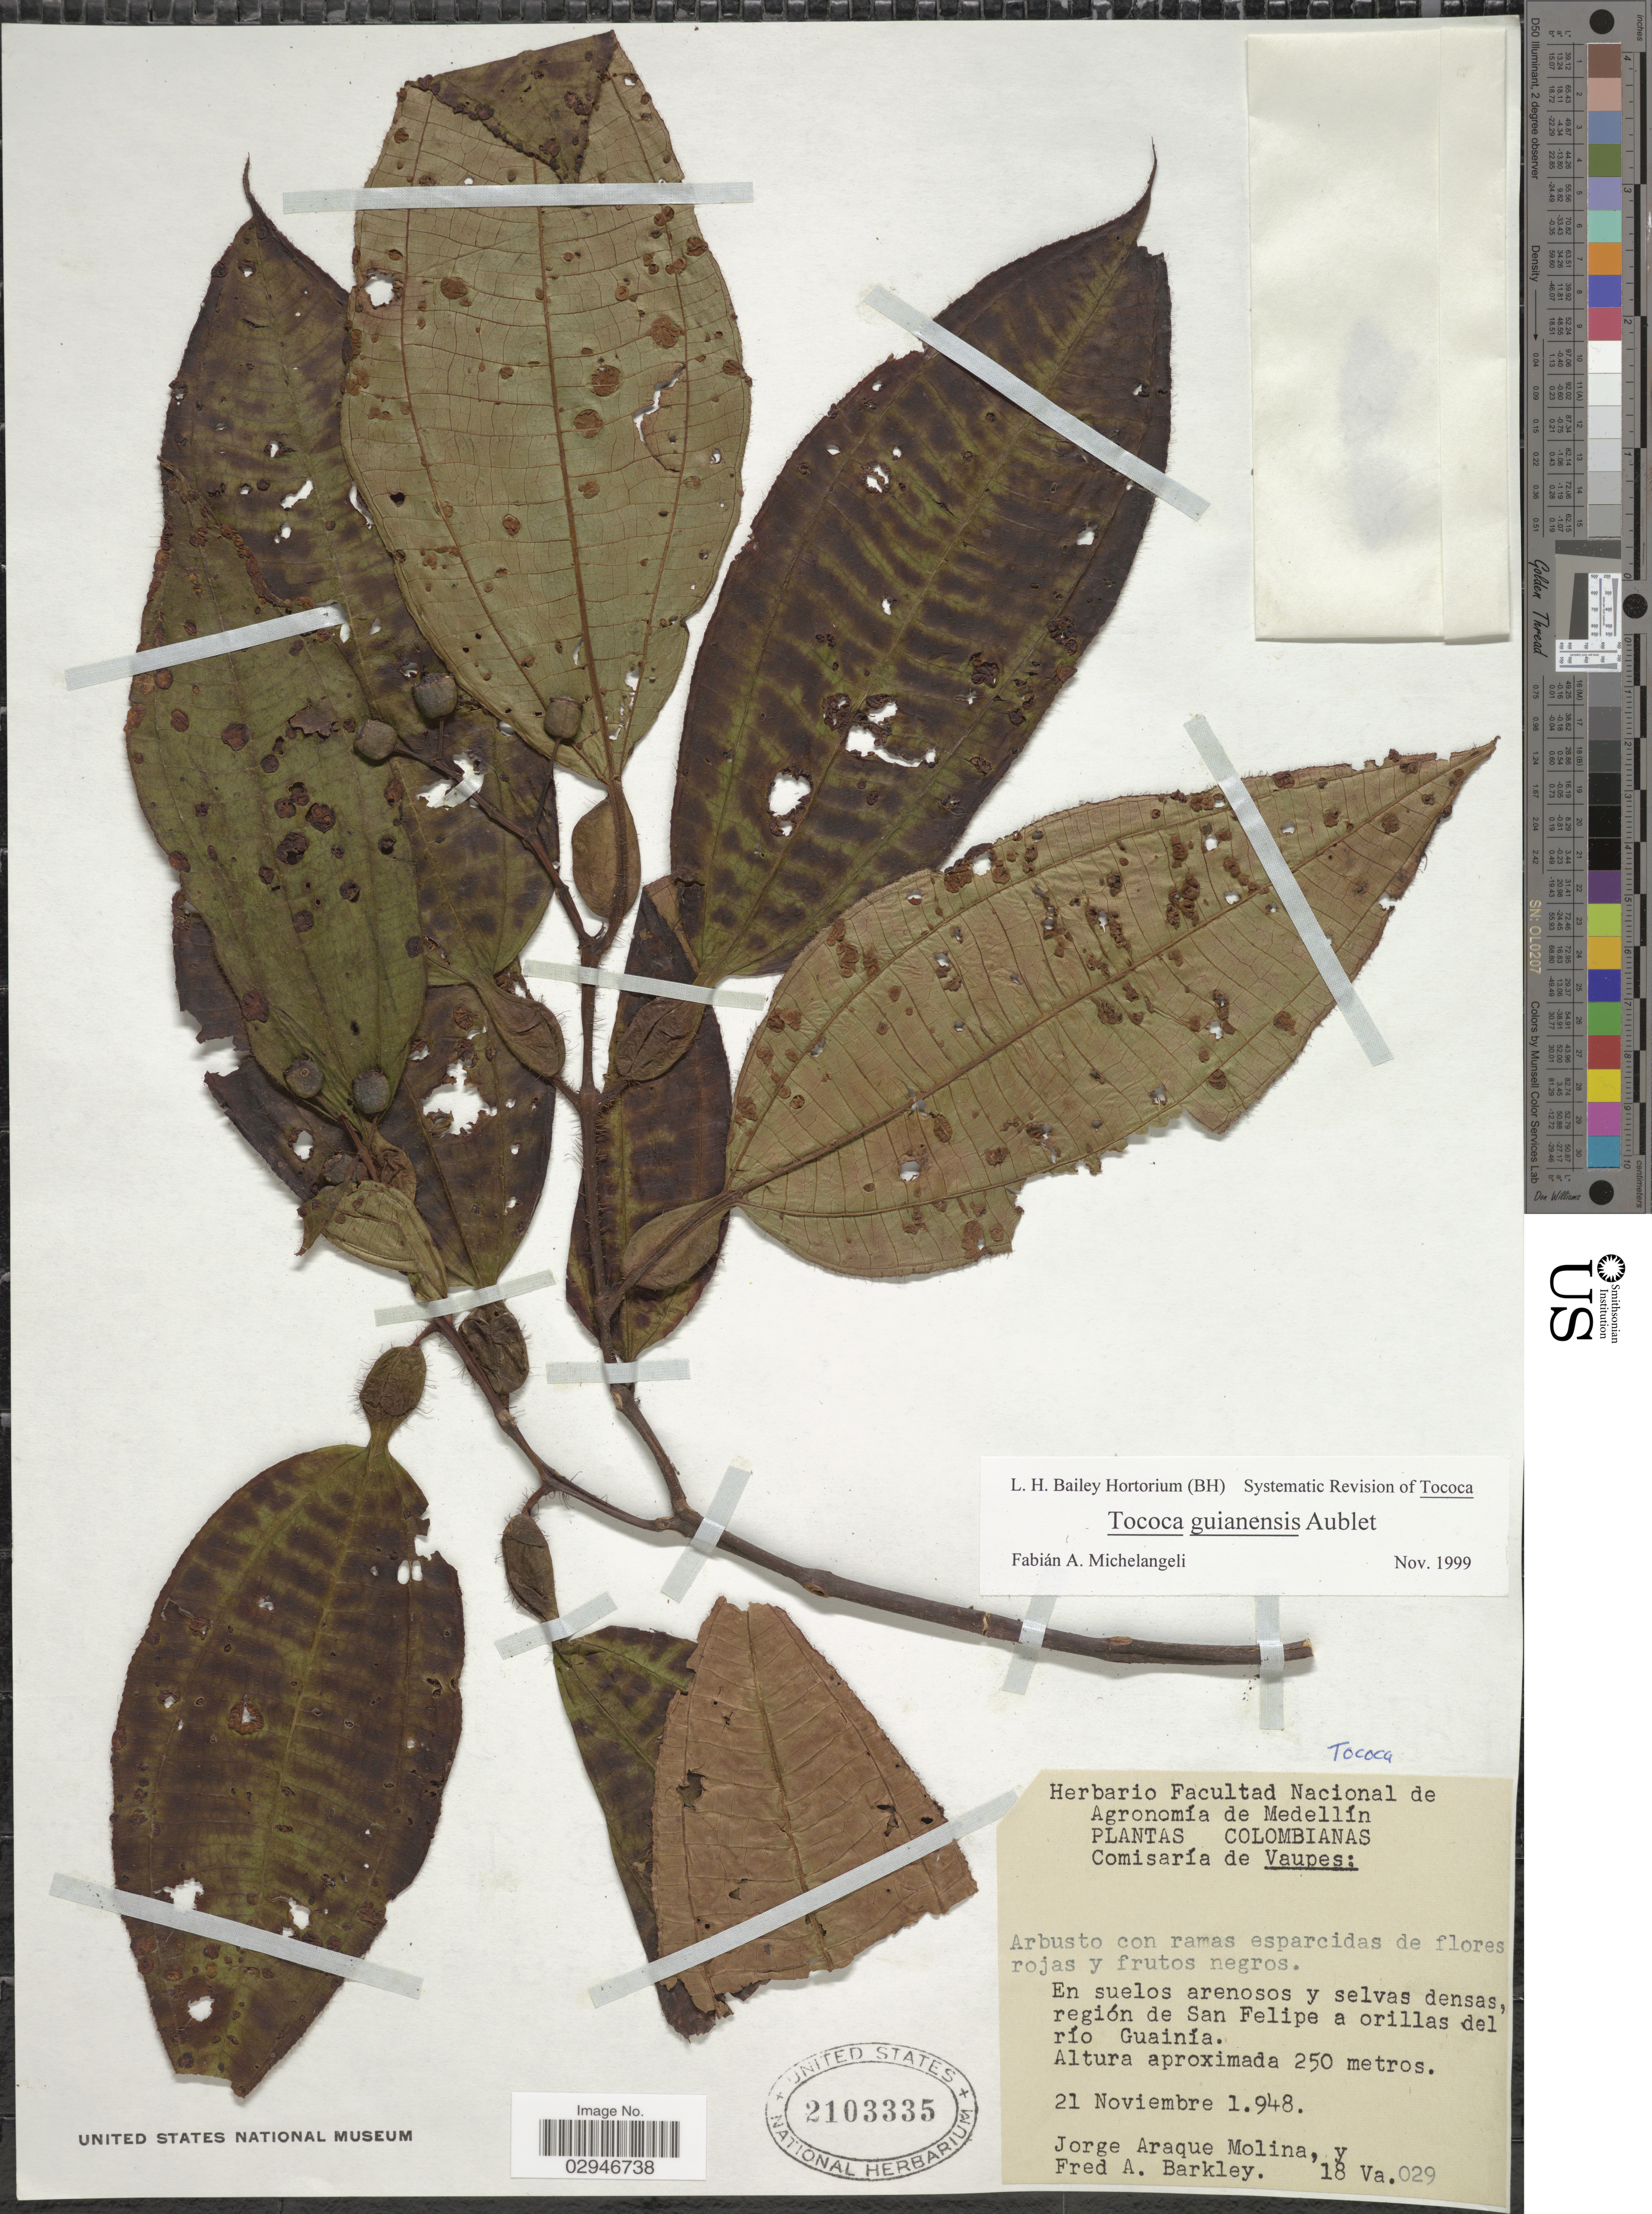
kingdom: Plantae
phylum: Tracheophyta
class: Magnoliopsida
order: Myrtales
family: Melastomataceae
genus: Tococa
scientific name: Tococa guianensis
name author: Aubl.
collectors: J. Araque Molina & F. A. Barkley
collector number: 18Va029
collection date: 1948-11-21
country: Colombia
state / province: Vaupés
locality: Comisaría de Vaupes: En suelos arenosos y selvas densas, región de San Felipe a orillas del rio Guainía.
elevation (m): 250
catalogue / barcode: US 2103335